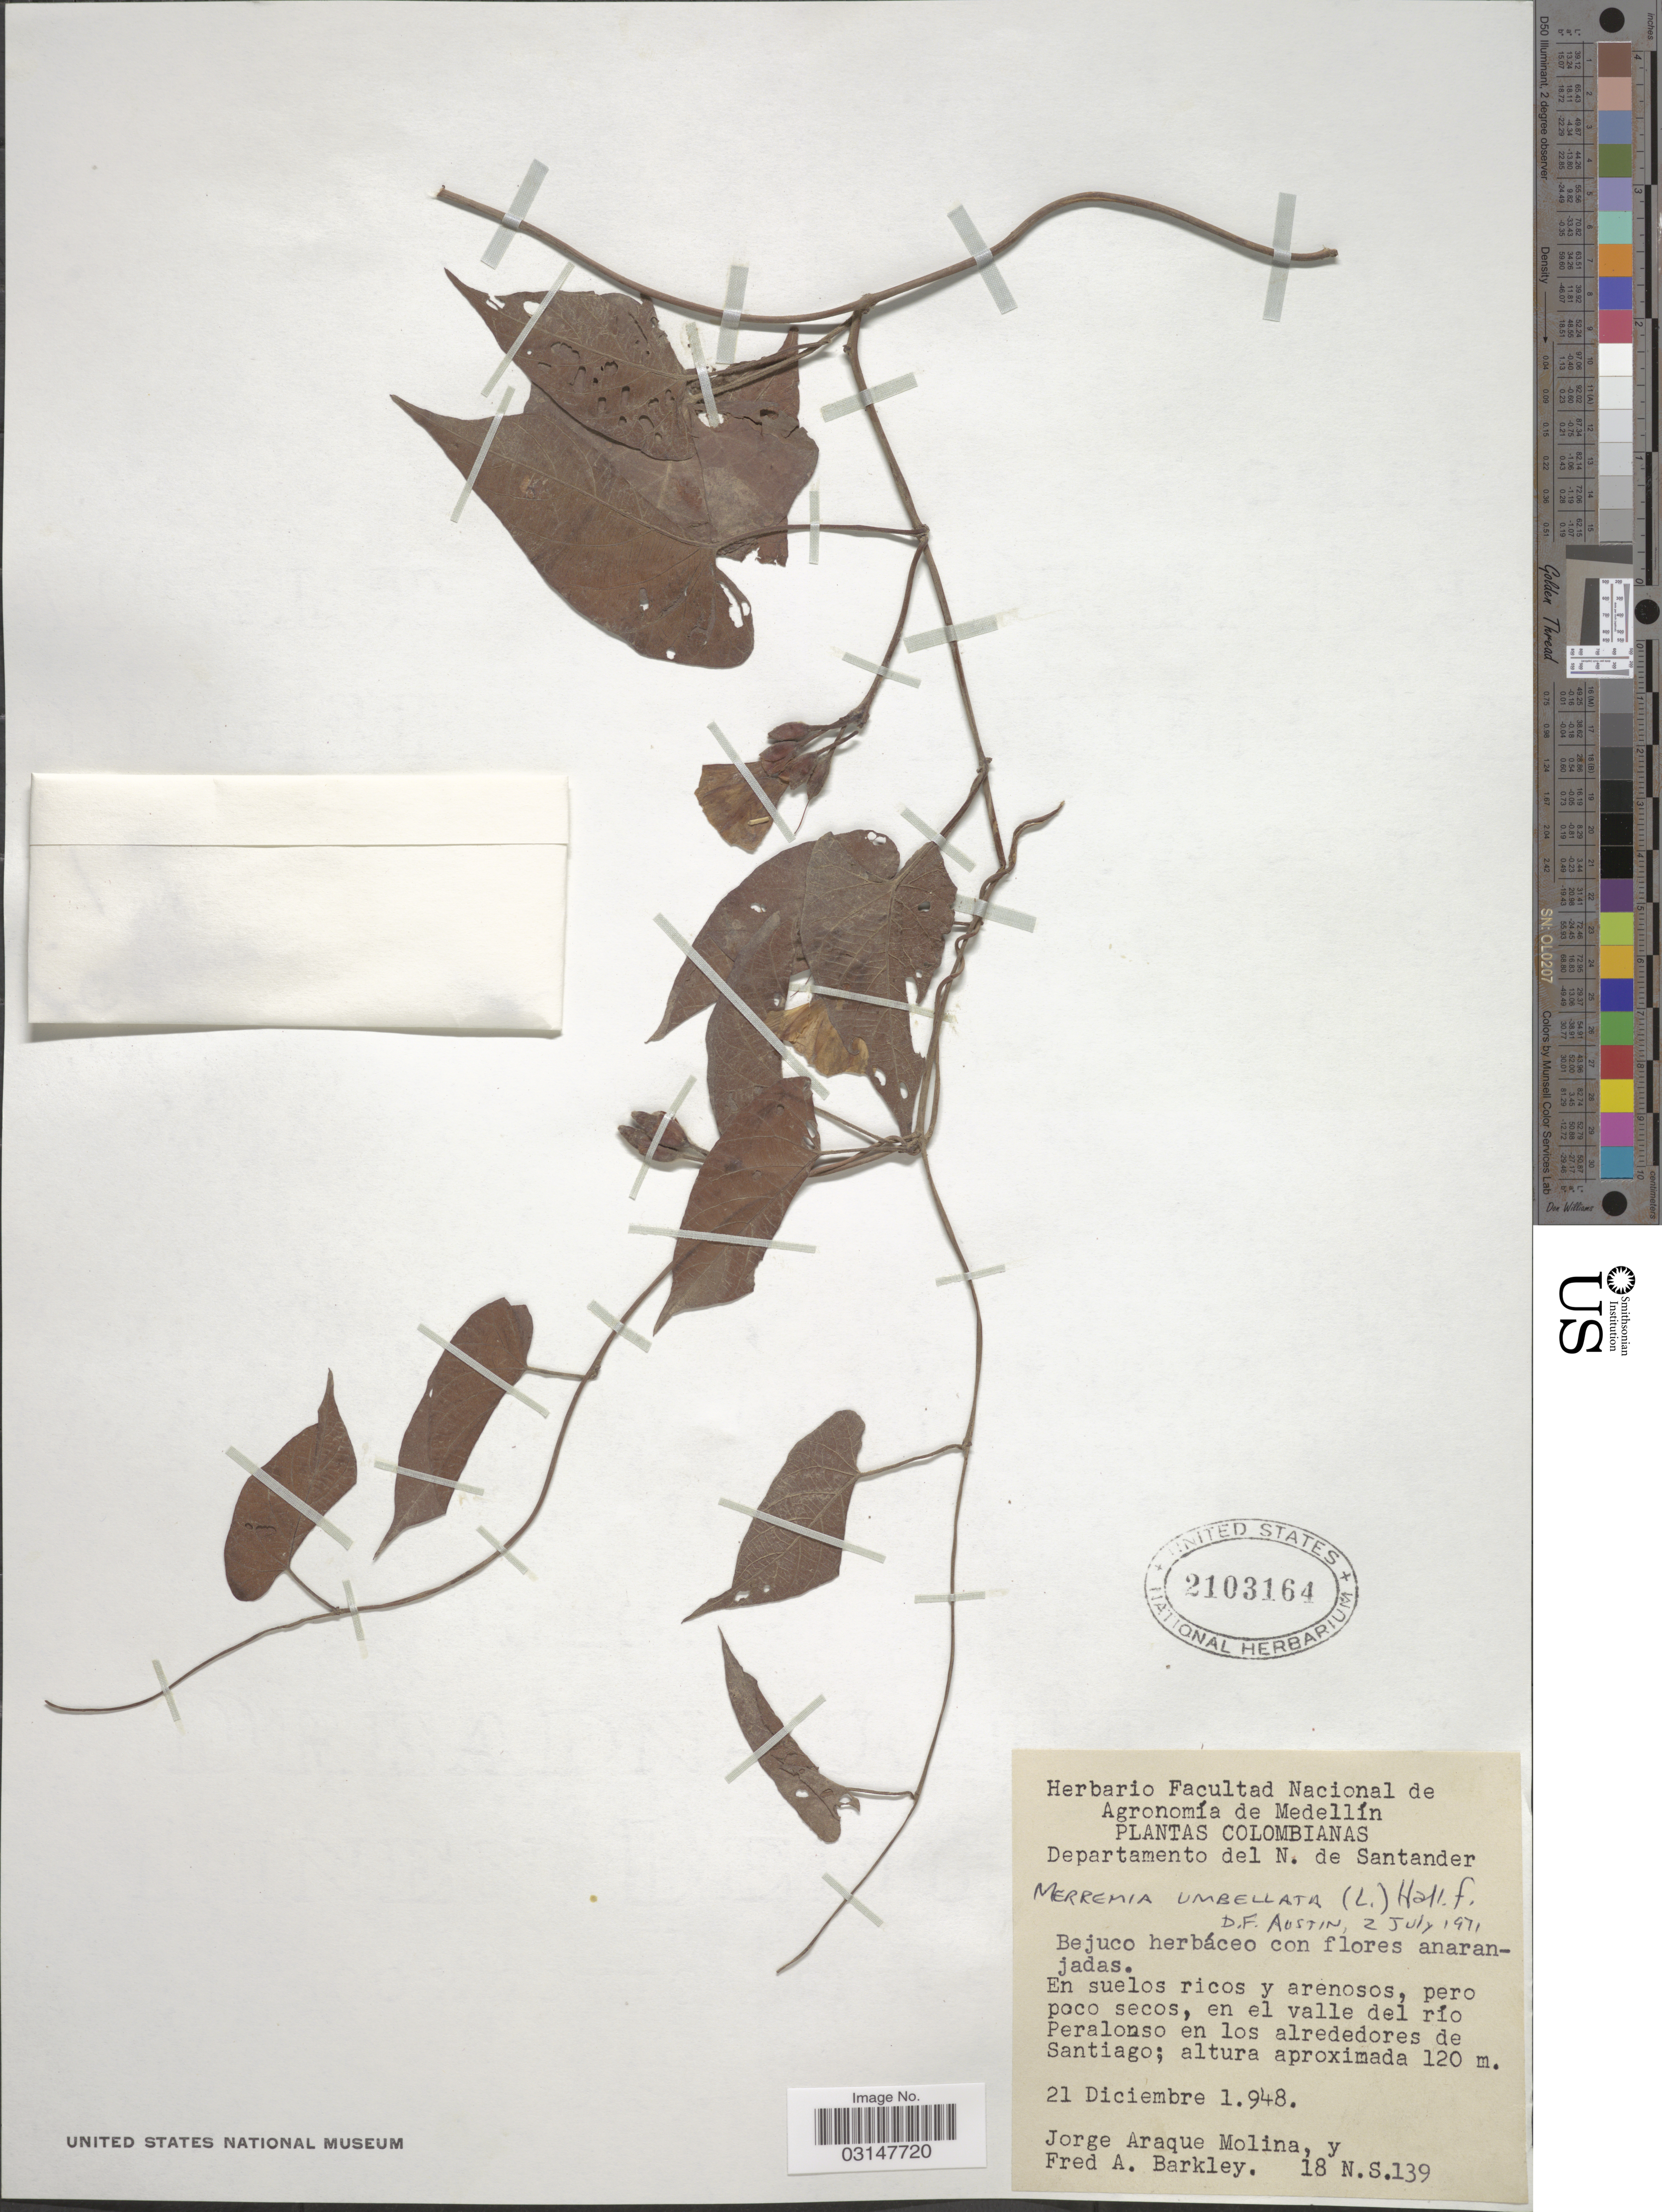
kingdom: Plantae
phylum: Tracheophyta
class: Magnoliopsida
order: Solanales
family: Convolvulaceae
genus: Camonea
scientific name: Camonea umbellata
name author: (L.) A. R. Simões & Staples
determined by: Strong, Mark T., (BOT), Smithsonian Institution - National Museum of Natural History (UNITED STATES)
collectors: J. A. Molina & F. A. Barkley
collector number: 18N.S.139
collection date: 1948-12-21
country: Colombia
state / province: Norte de Santander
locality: Departamento del N. de Santander. En el valle del río Peralonso en los alrededores de Santiago.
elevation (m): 120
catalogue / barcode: US 2103164